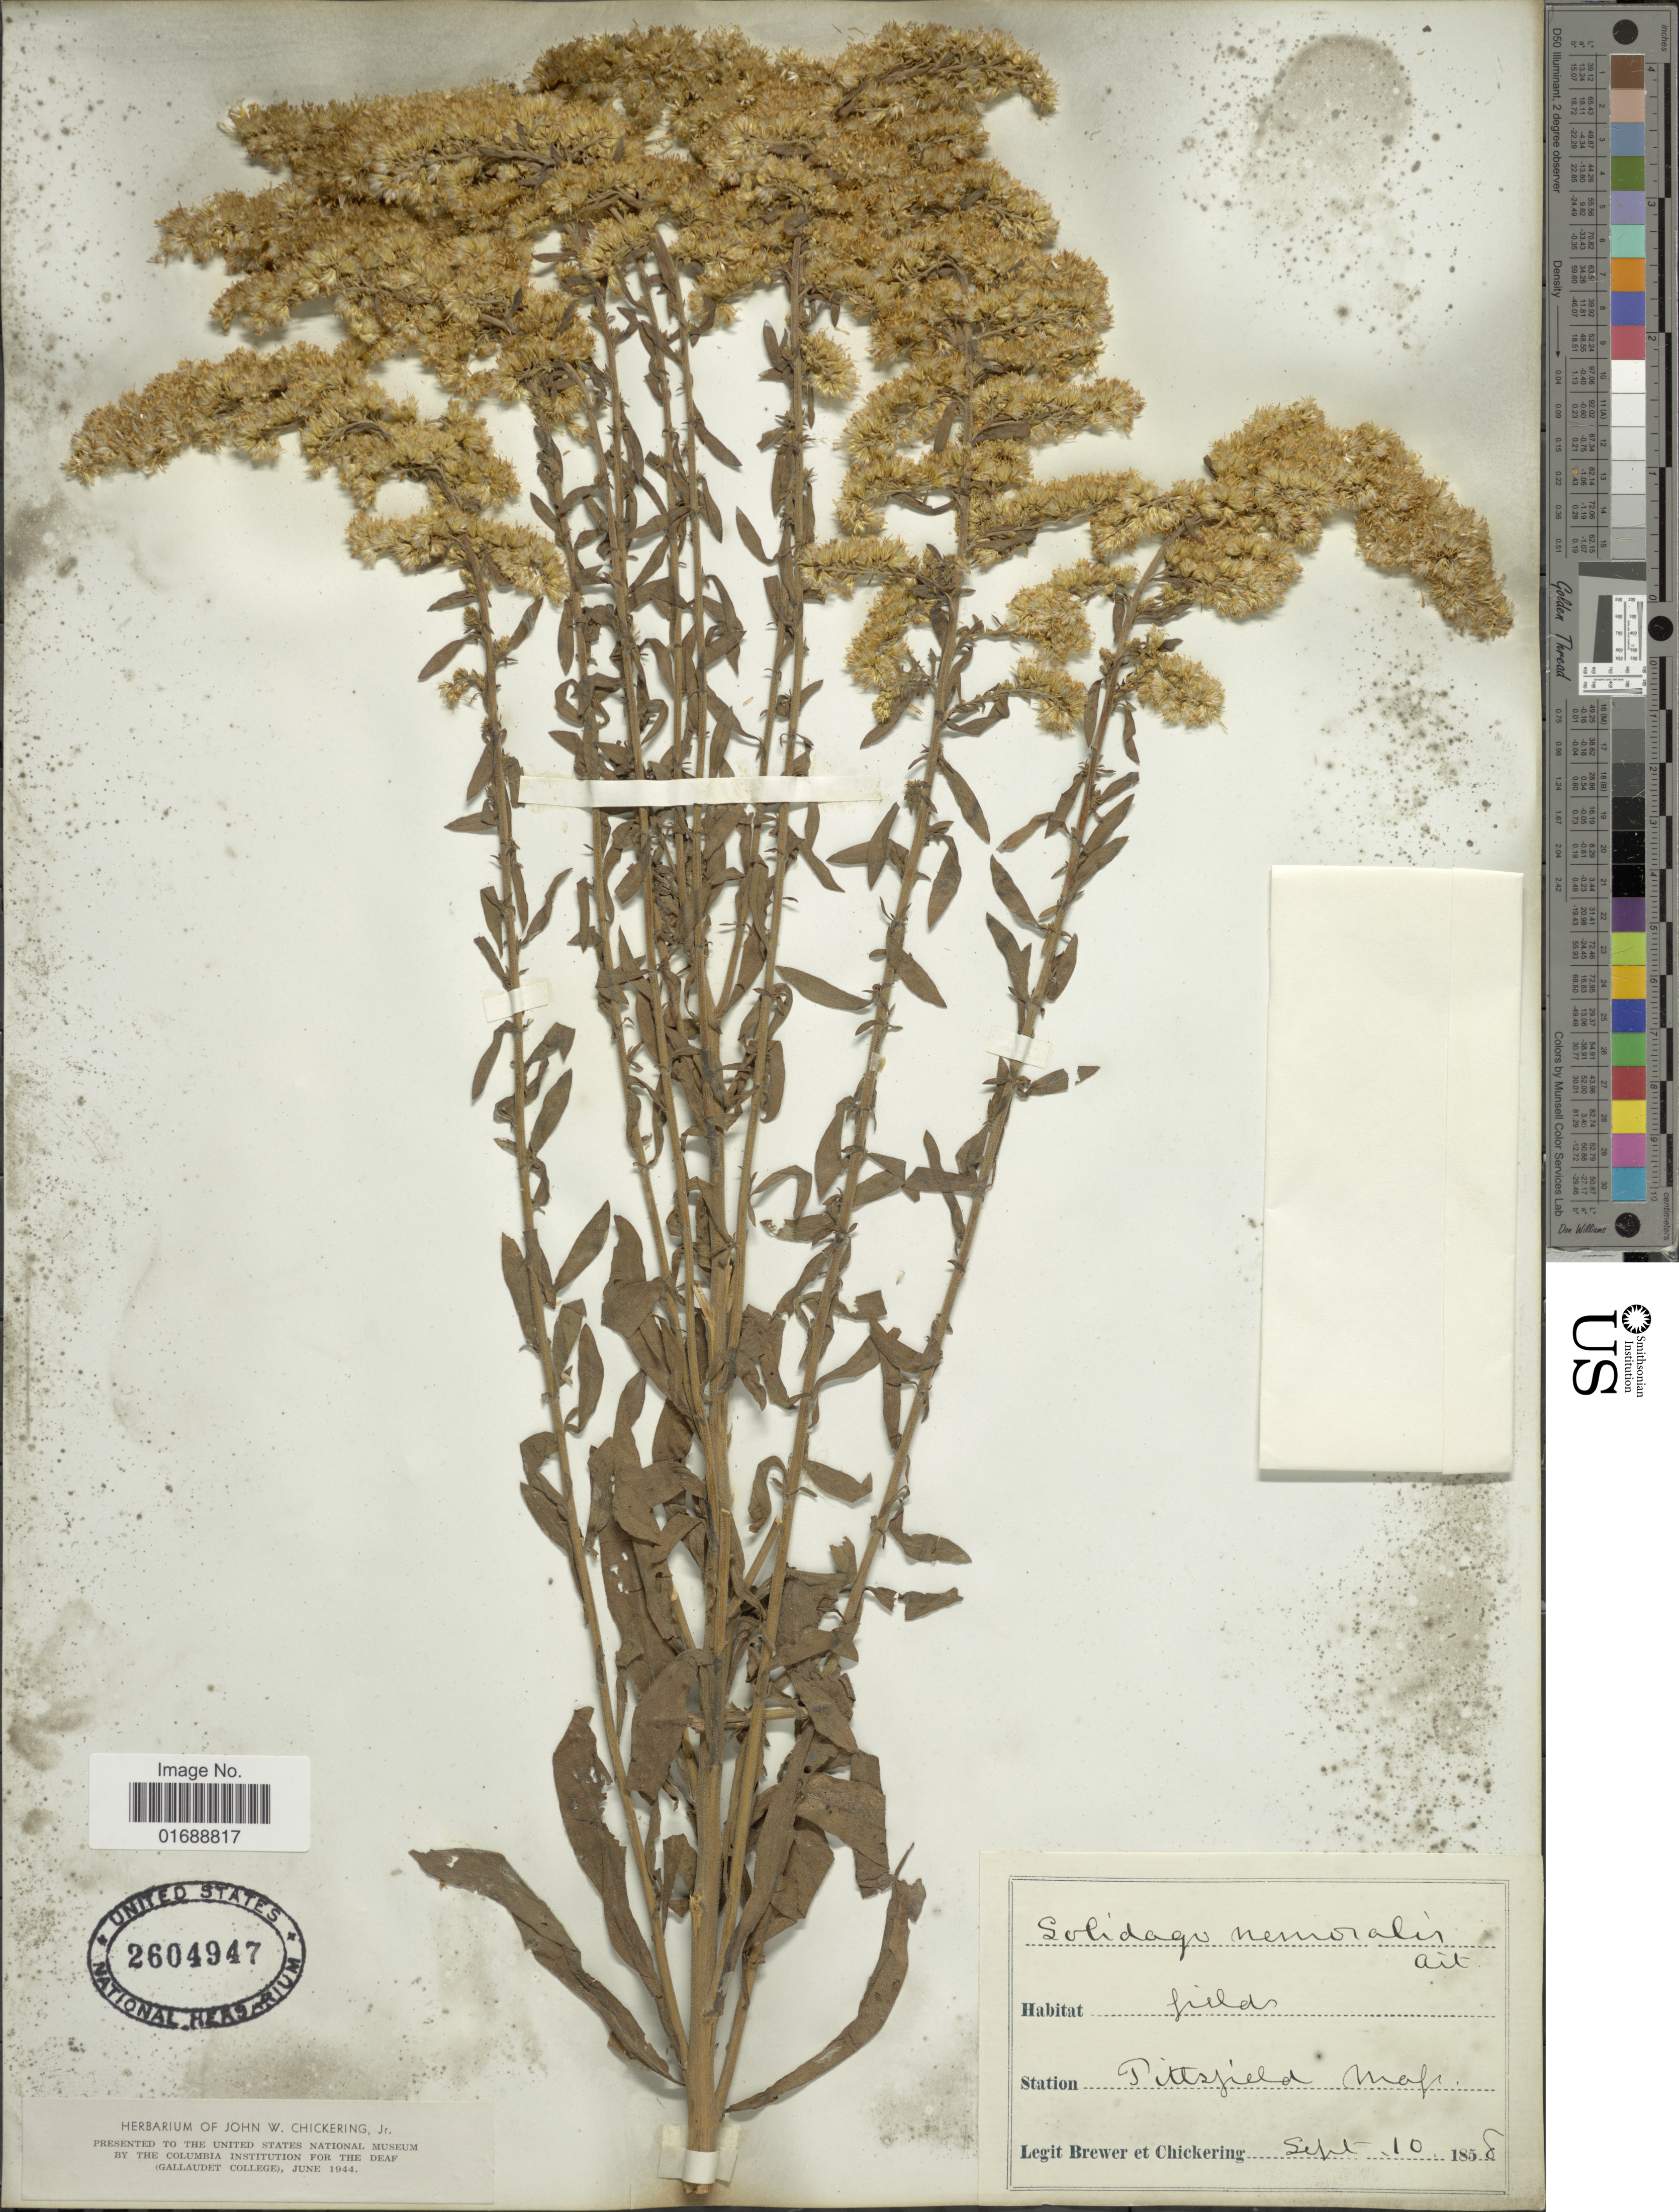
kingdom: Plantae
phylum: Tracheophyta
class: Magnoliopsida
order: Asterales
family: Asteraceae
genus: Solidago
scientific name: Solidago nemoralis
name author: Aiton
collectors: -. Brewer & -. Chickering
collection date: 1858-09-10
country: United States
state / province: Massachusetts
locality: Pittsfield Mas.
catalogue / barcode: US 2604947